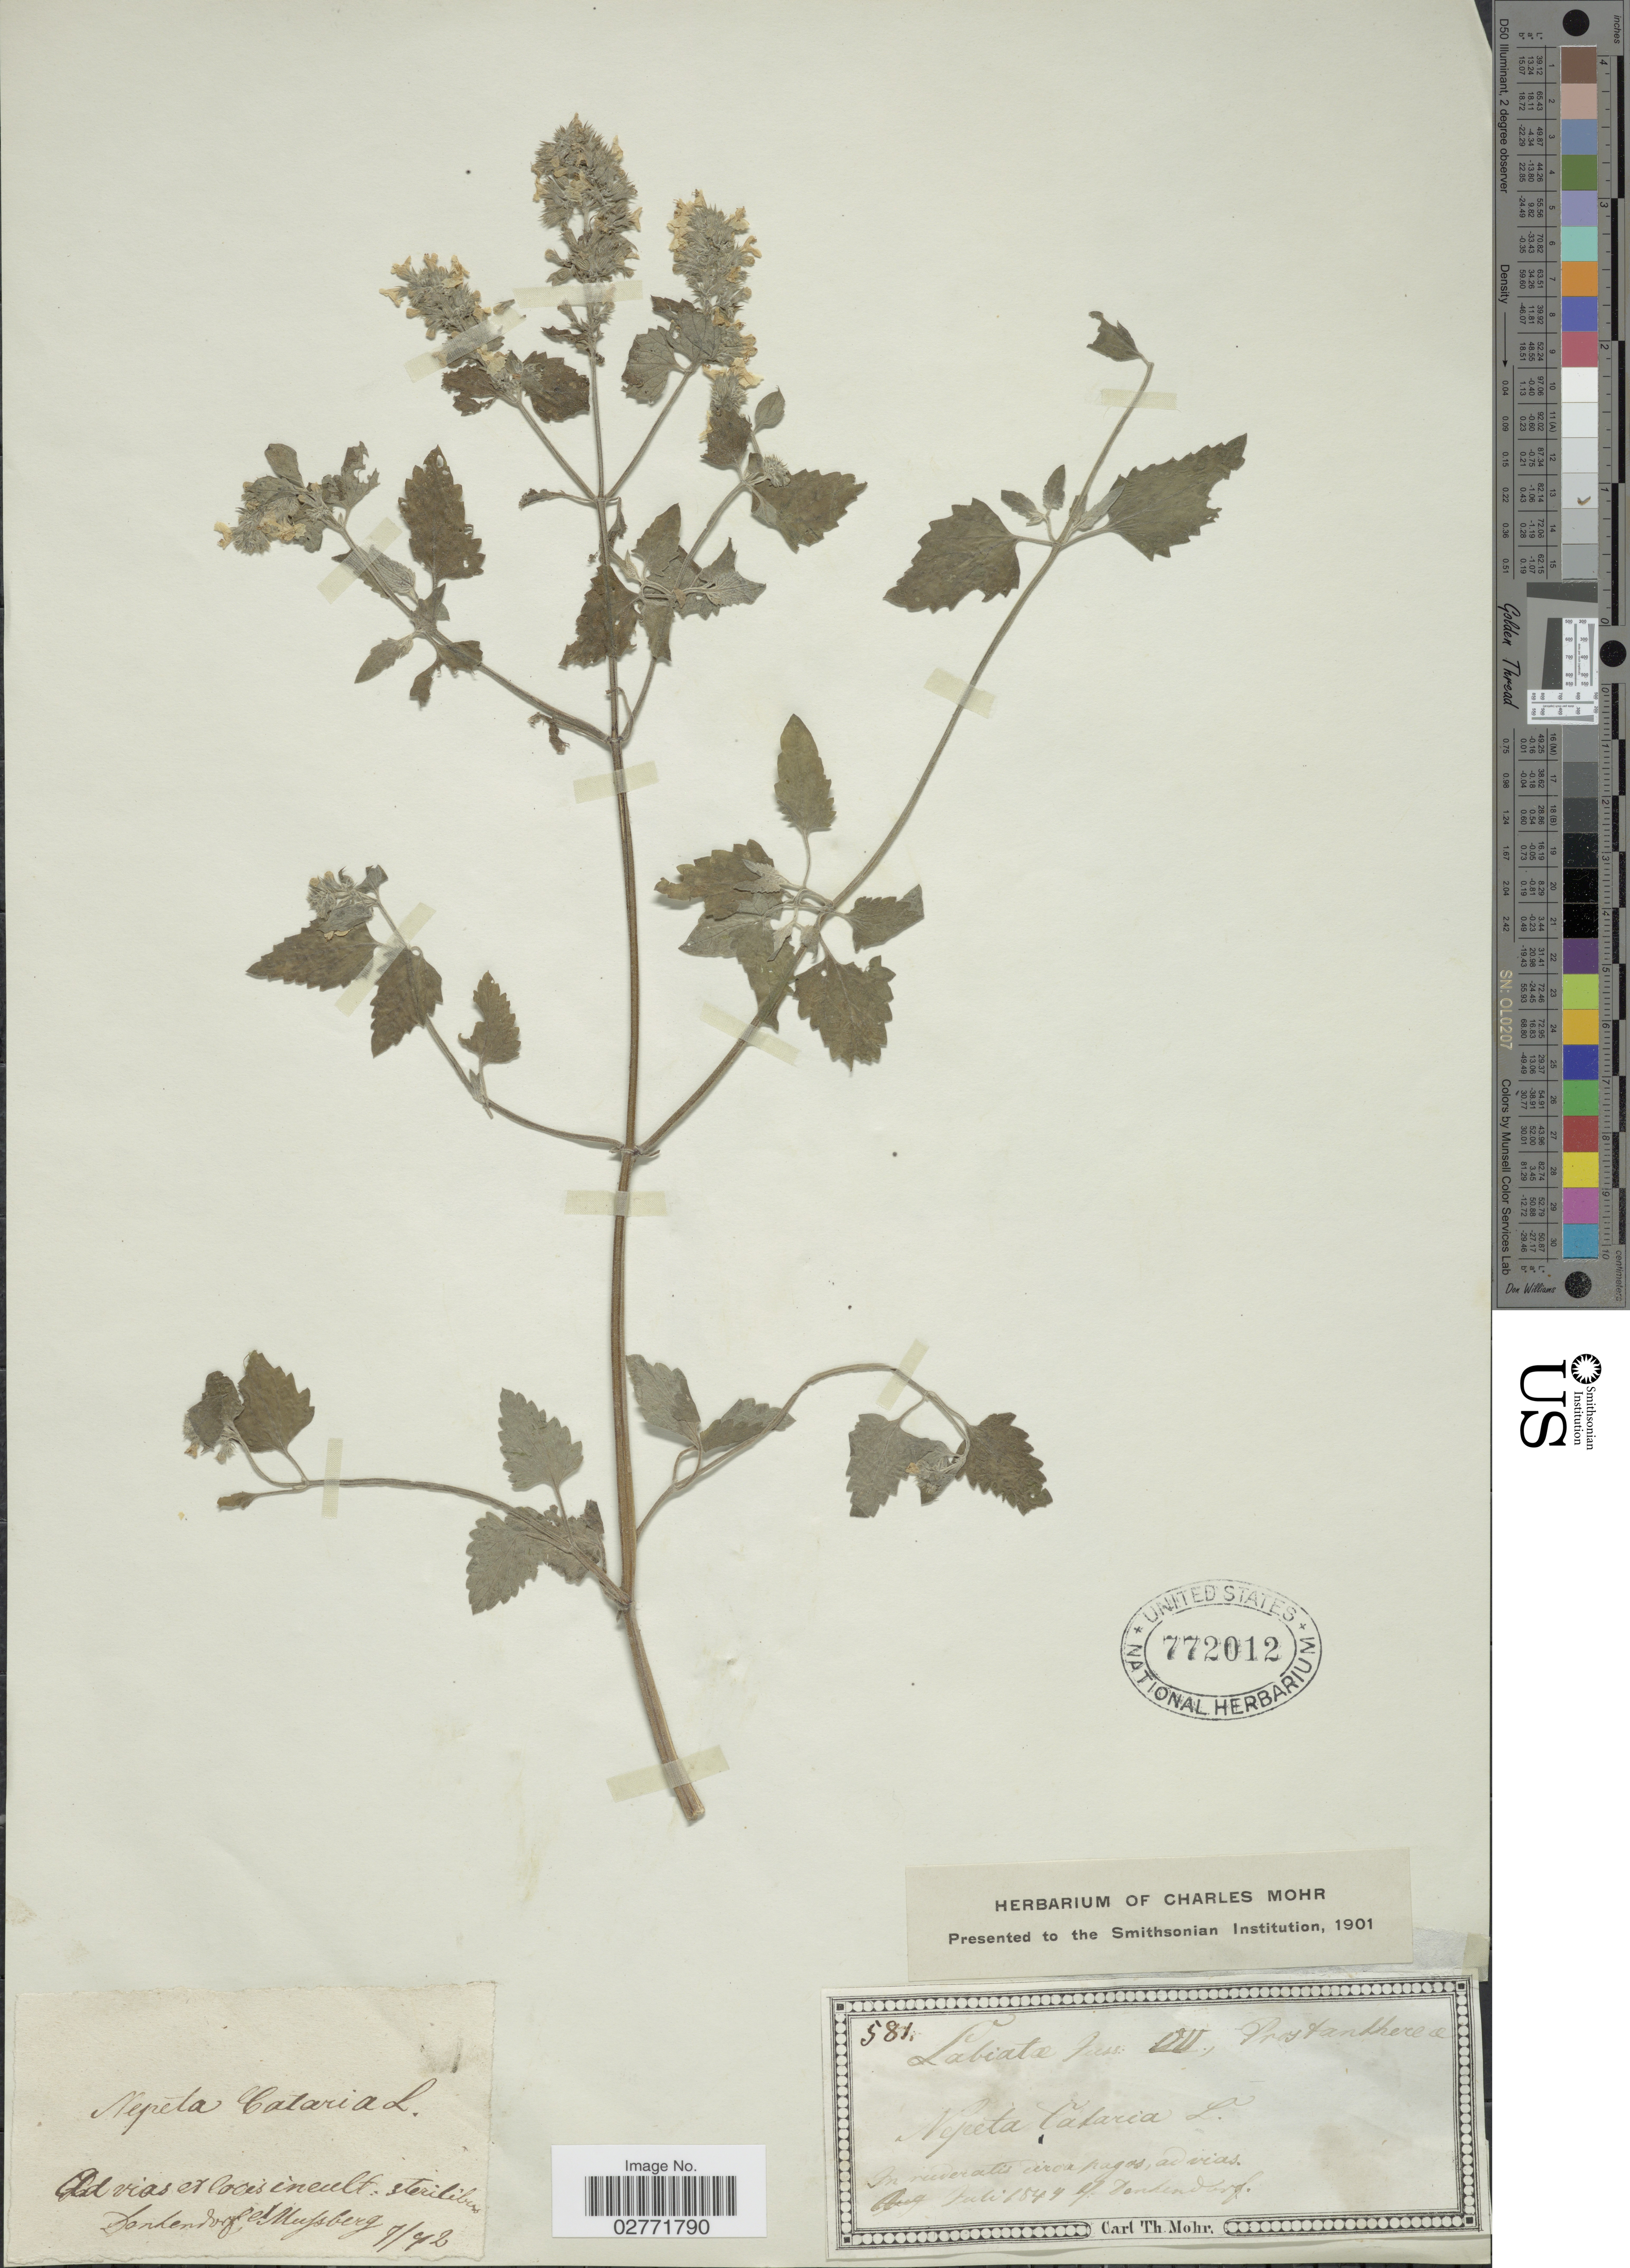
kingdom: Plantae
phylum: Tracheophyta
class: Magnoliopsida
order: Lamiales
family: Lamiaceae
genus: Nepeta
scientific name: Nepeta cataria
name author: L.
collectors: Donkendorf & Mussberg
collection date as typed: Transcribed d/m/y: /7/42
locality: As vias locis uncult. sterilibem [interpreted]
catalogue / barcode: US 772012